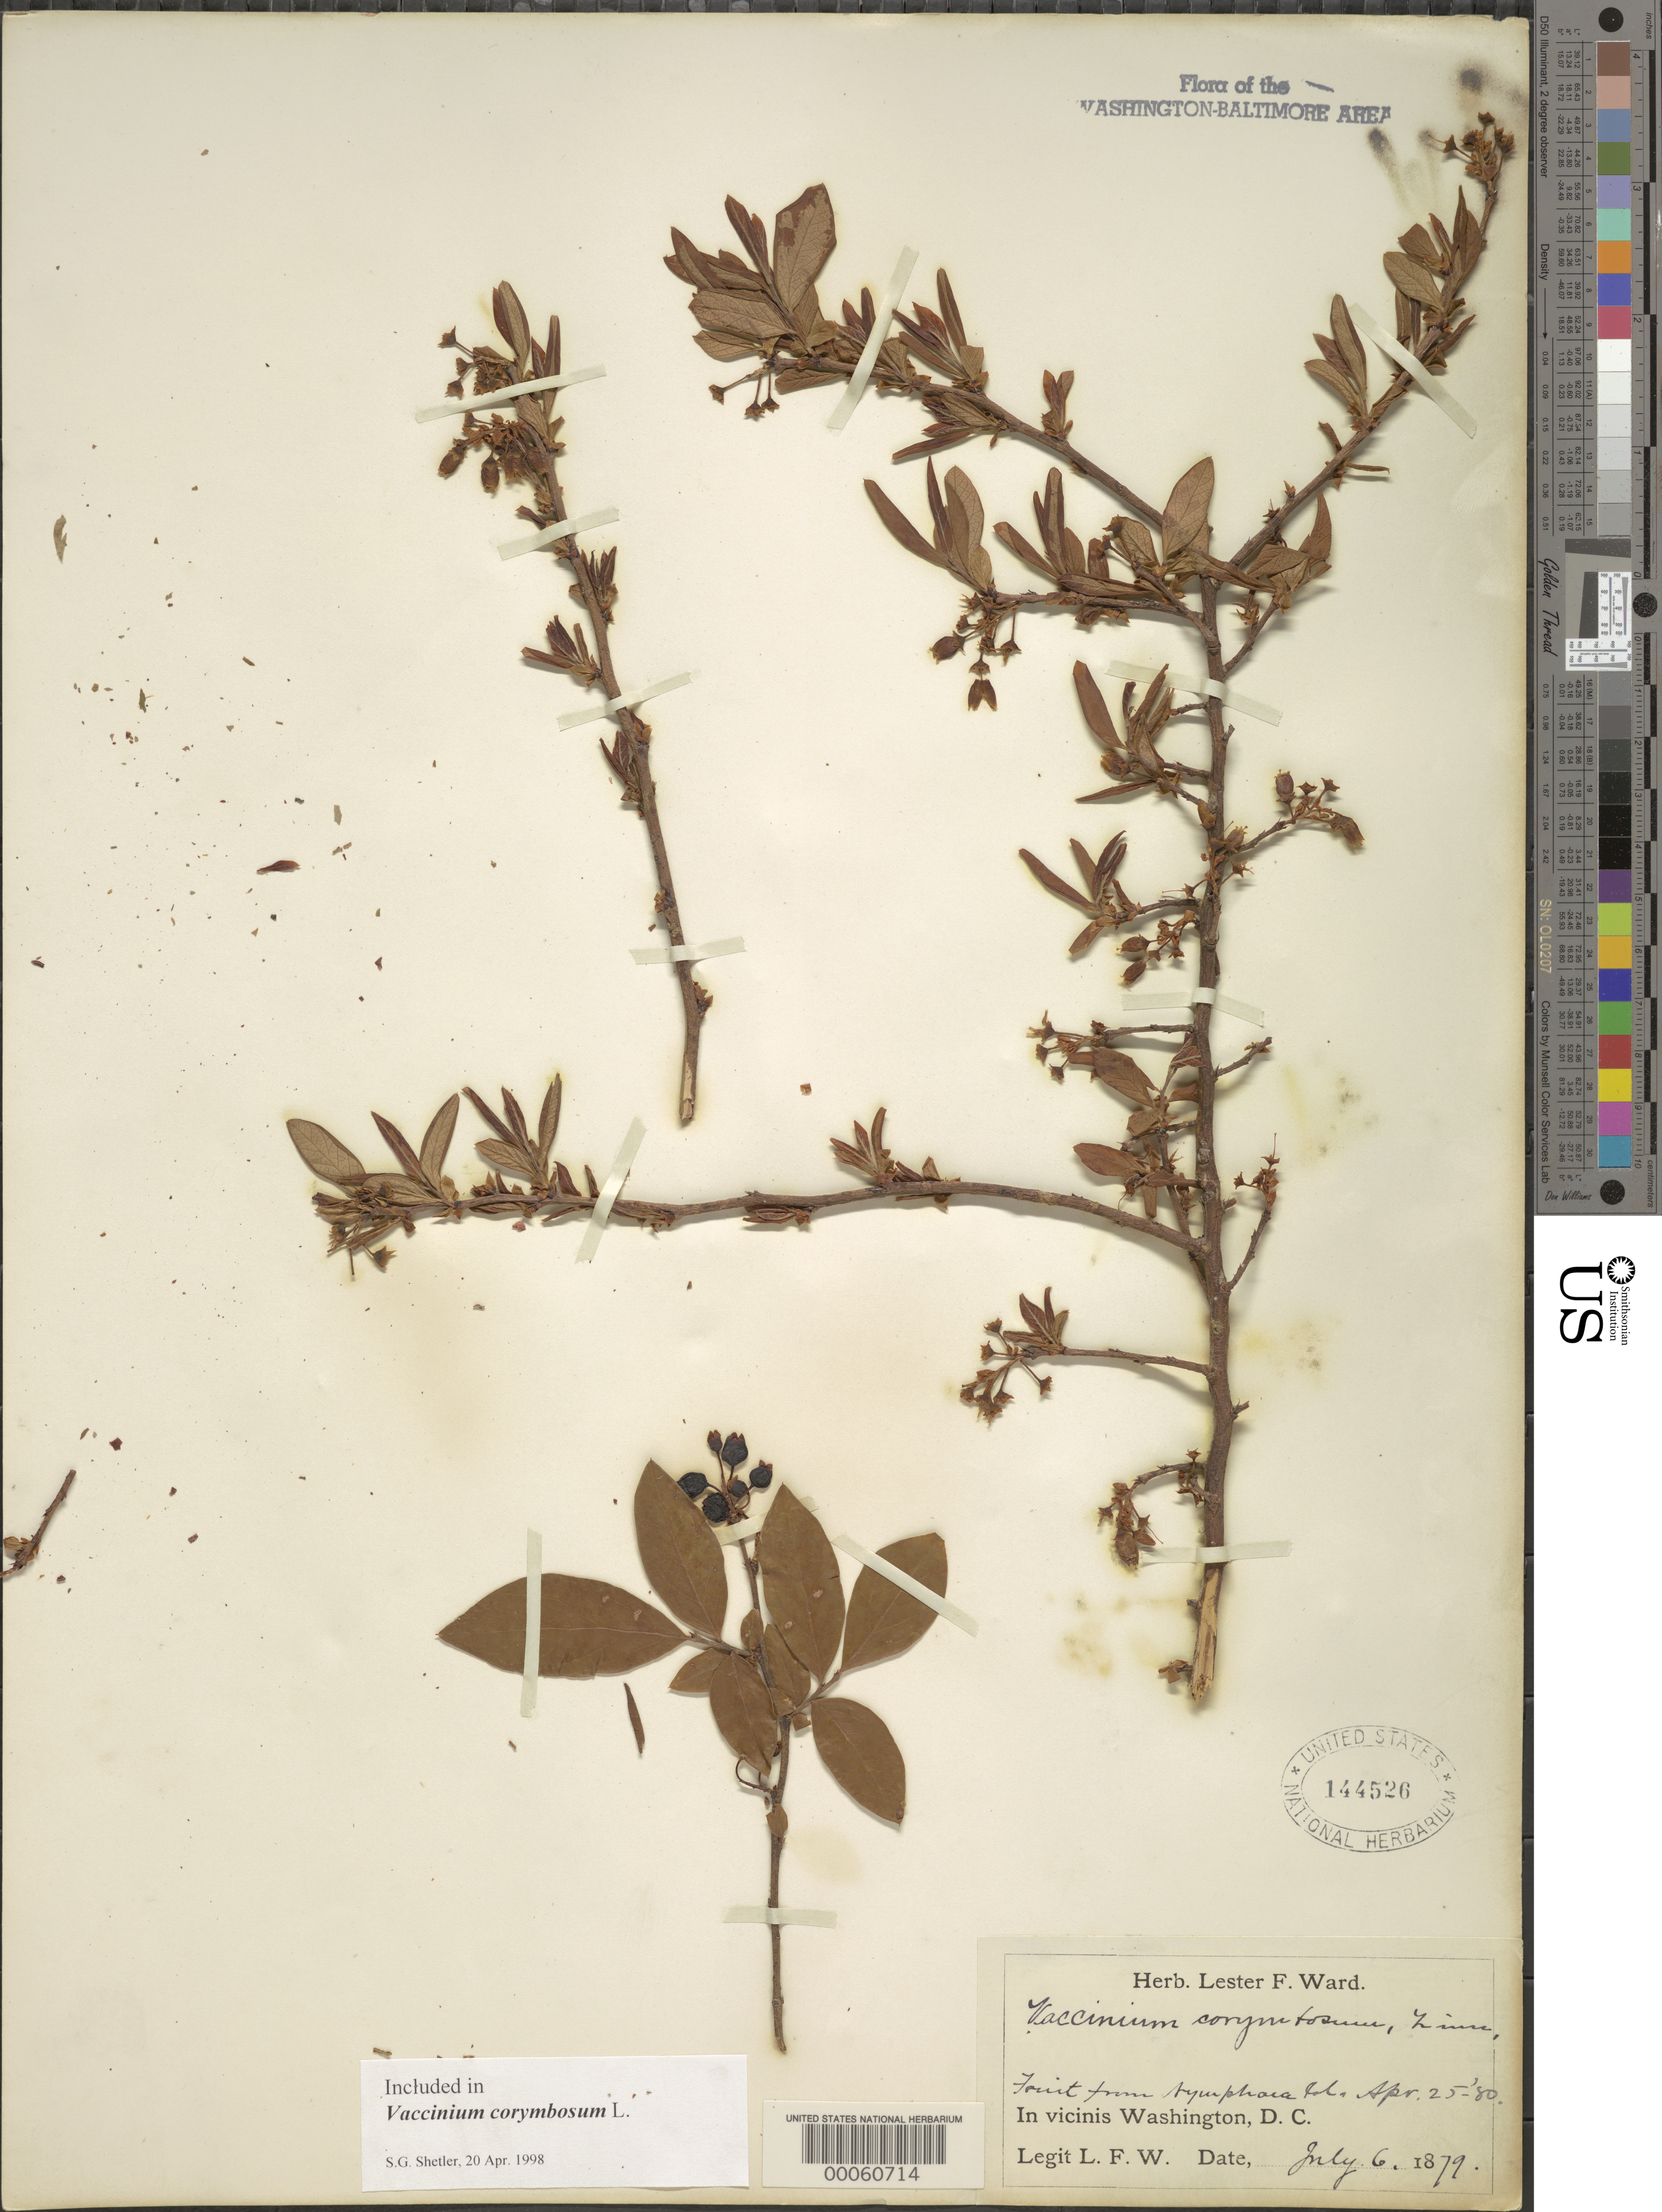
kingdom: Plantae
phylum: Tracheophyta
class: Magnoliopsida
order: Ericales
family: Ericaceae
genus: Vaccinium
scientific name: Vaccinium corymbosum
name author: L.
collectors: L. F. Ward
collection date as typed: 06 Jul 1879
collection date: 1879-07-06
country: United States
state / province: District of Columbia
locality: Washington DC Area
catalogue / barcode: US 144526